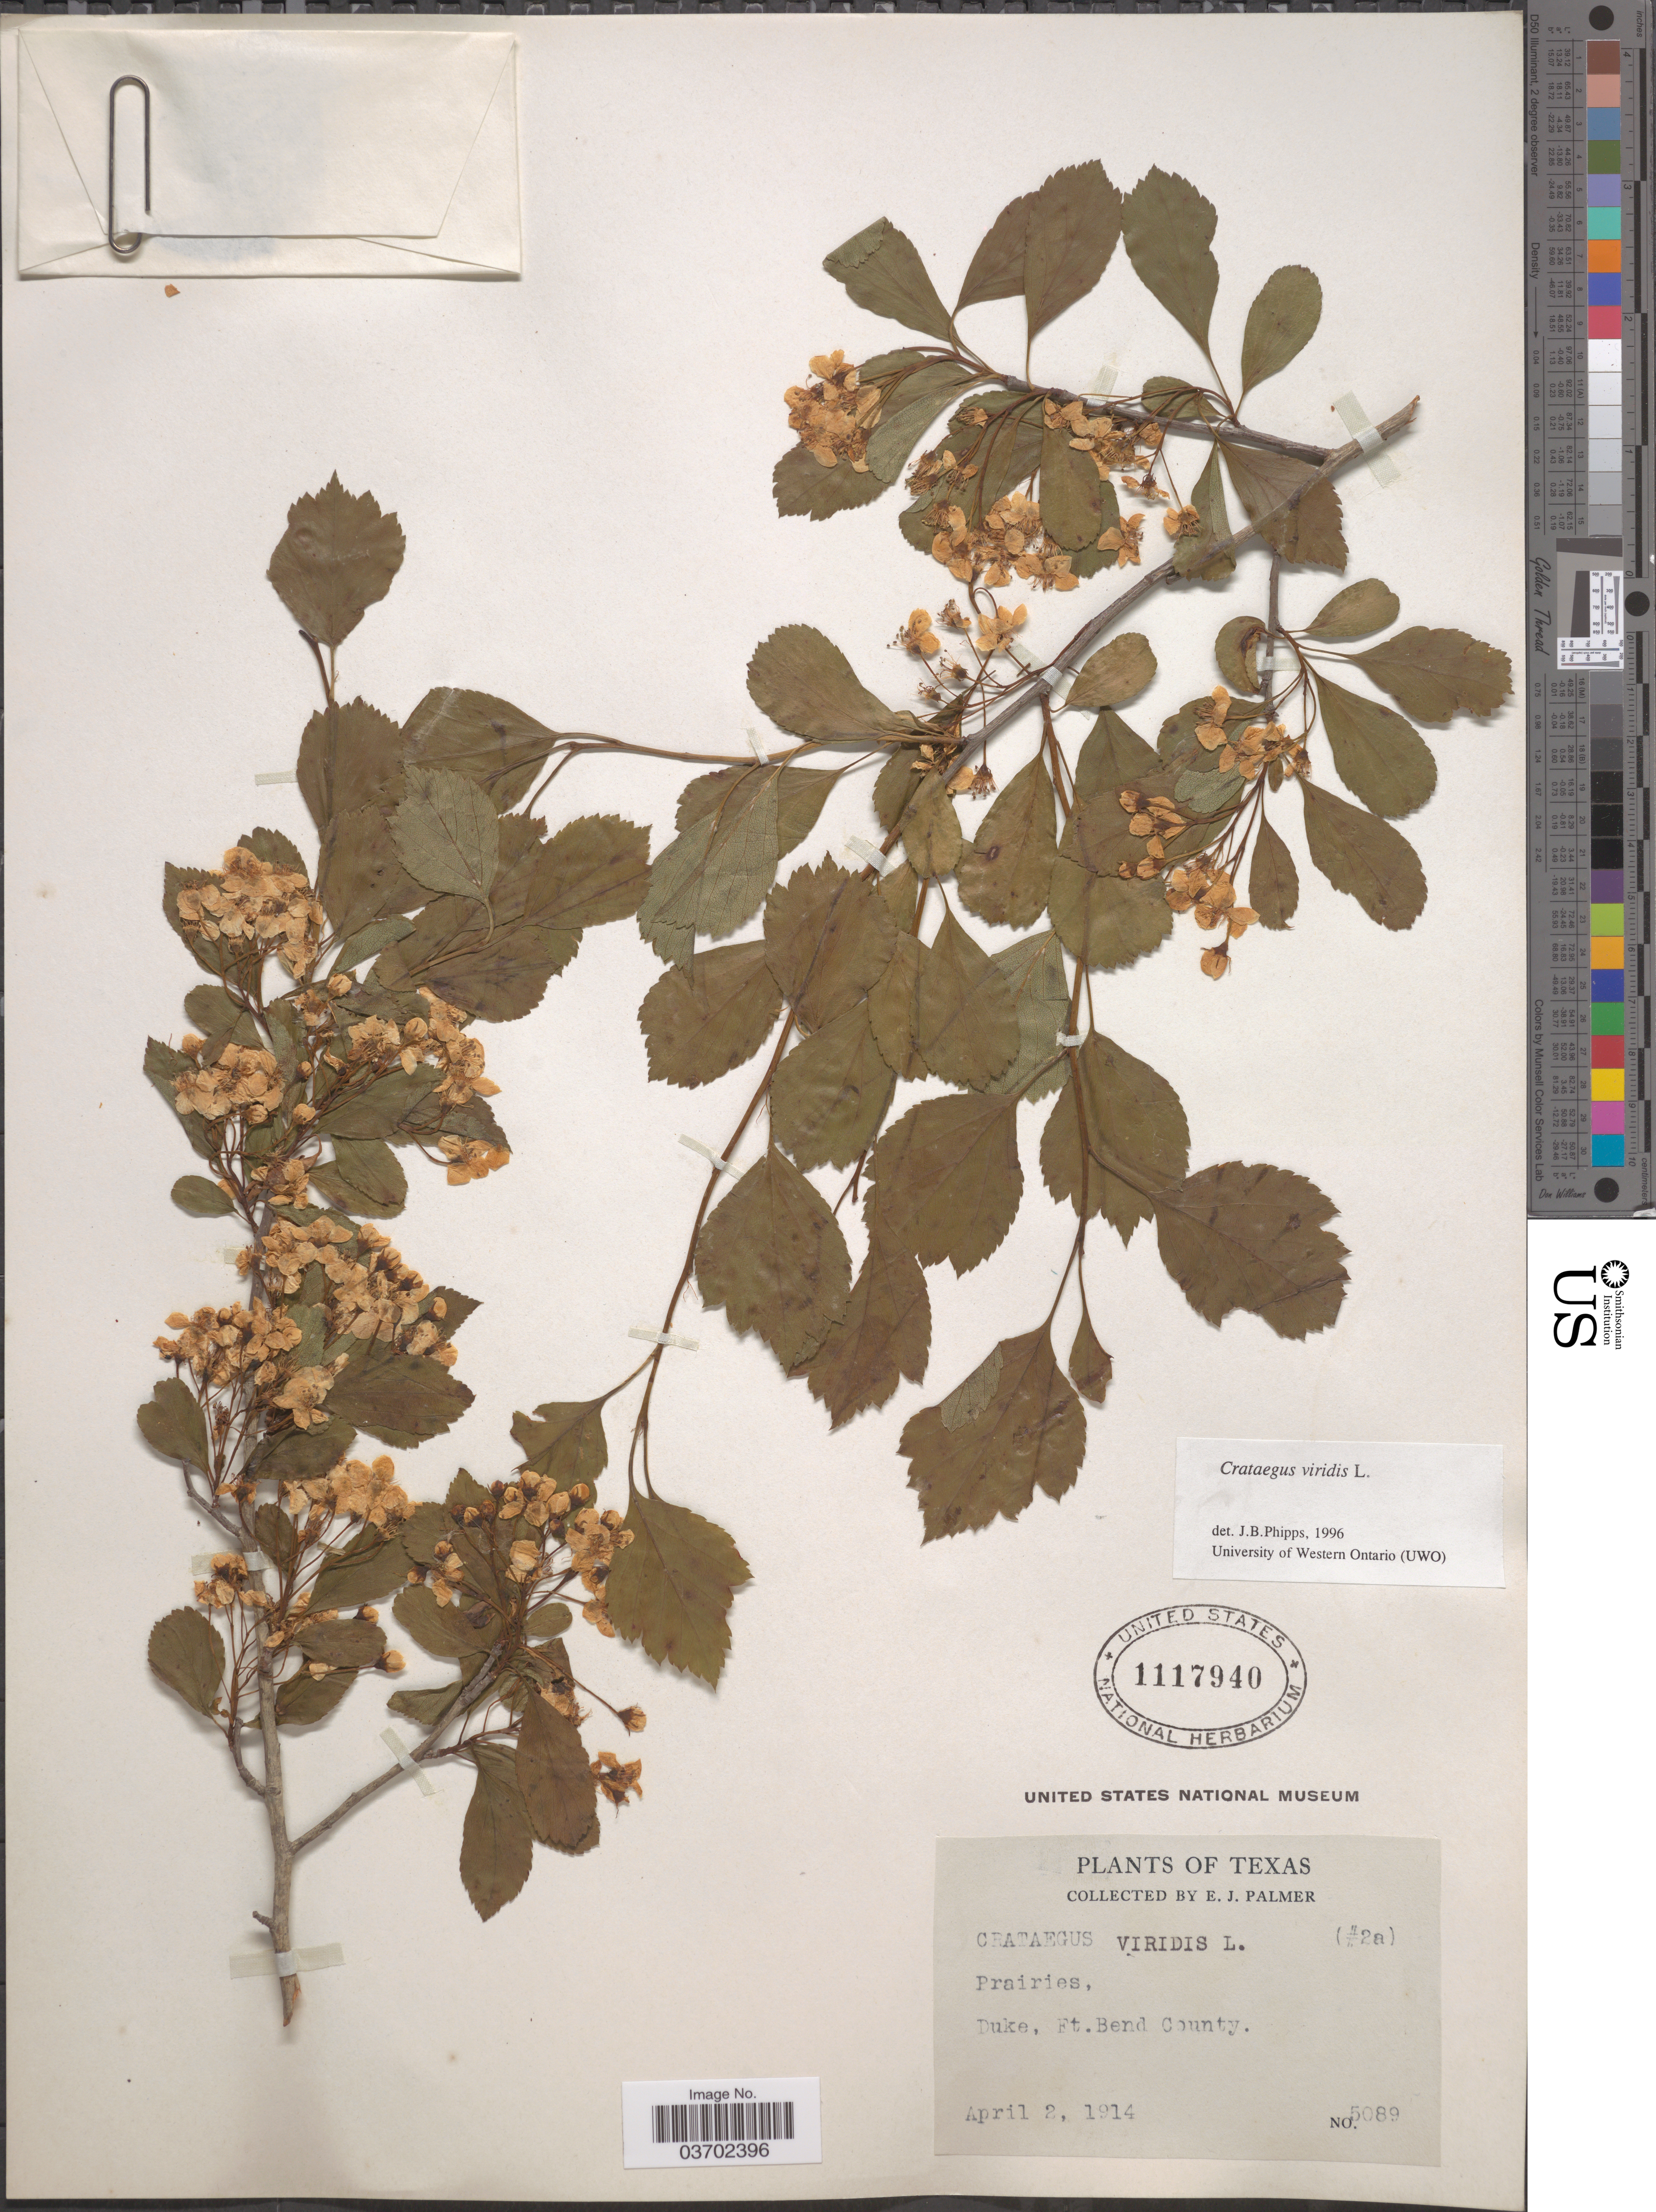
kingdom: Plantae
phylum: Tracheophyta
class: Magnoliopsida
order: Rosales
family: Rosaceae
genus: Crataegus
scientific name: Crataegus viridis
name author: L.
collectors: E. J. Palmer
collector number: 5089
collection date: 1914-04-02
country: United States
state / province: Texas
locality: Duke, Ft.Bend County.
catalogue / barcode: US 1117940